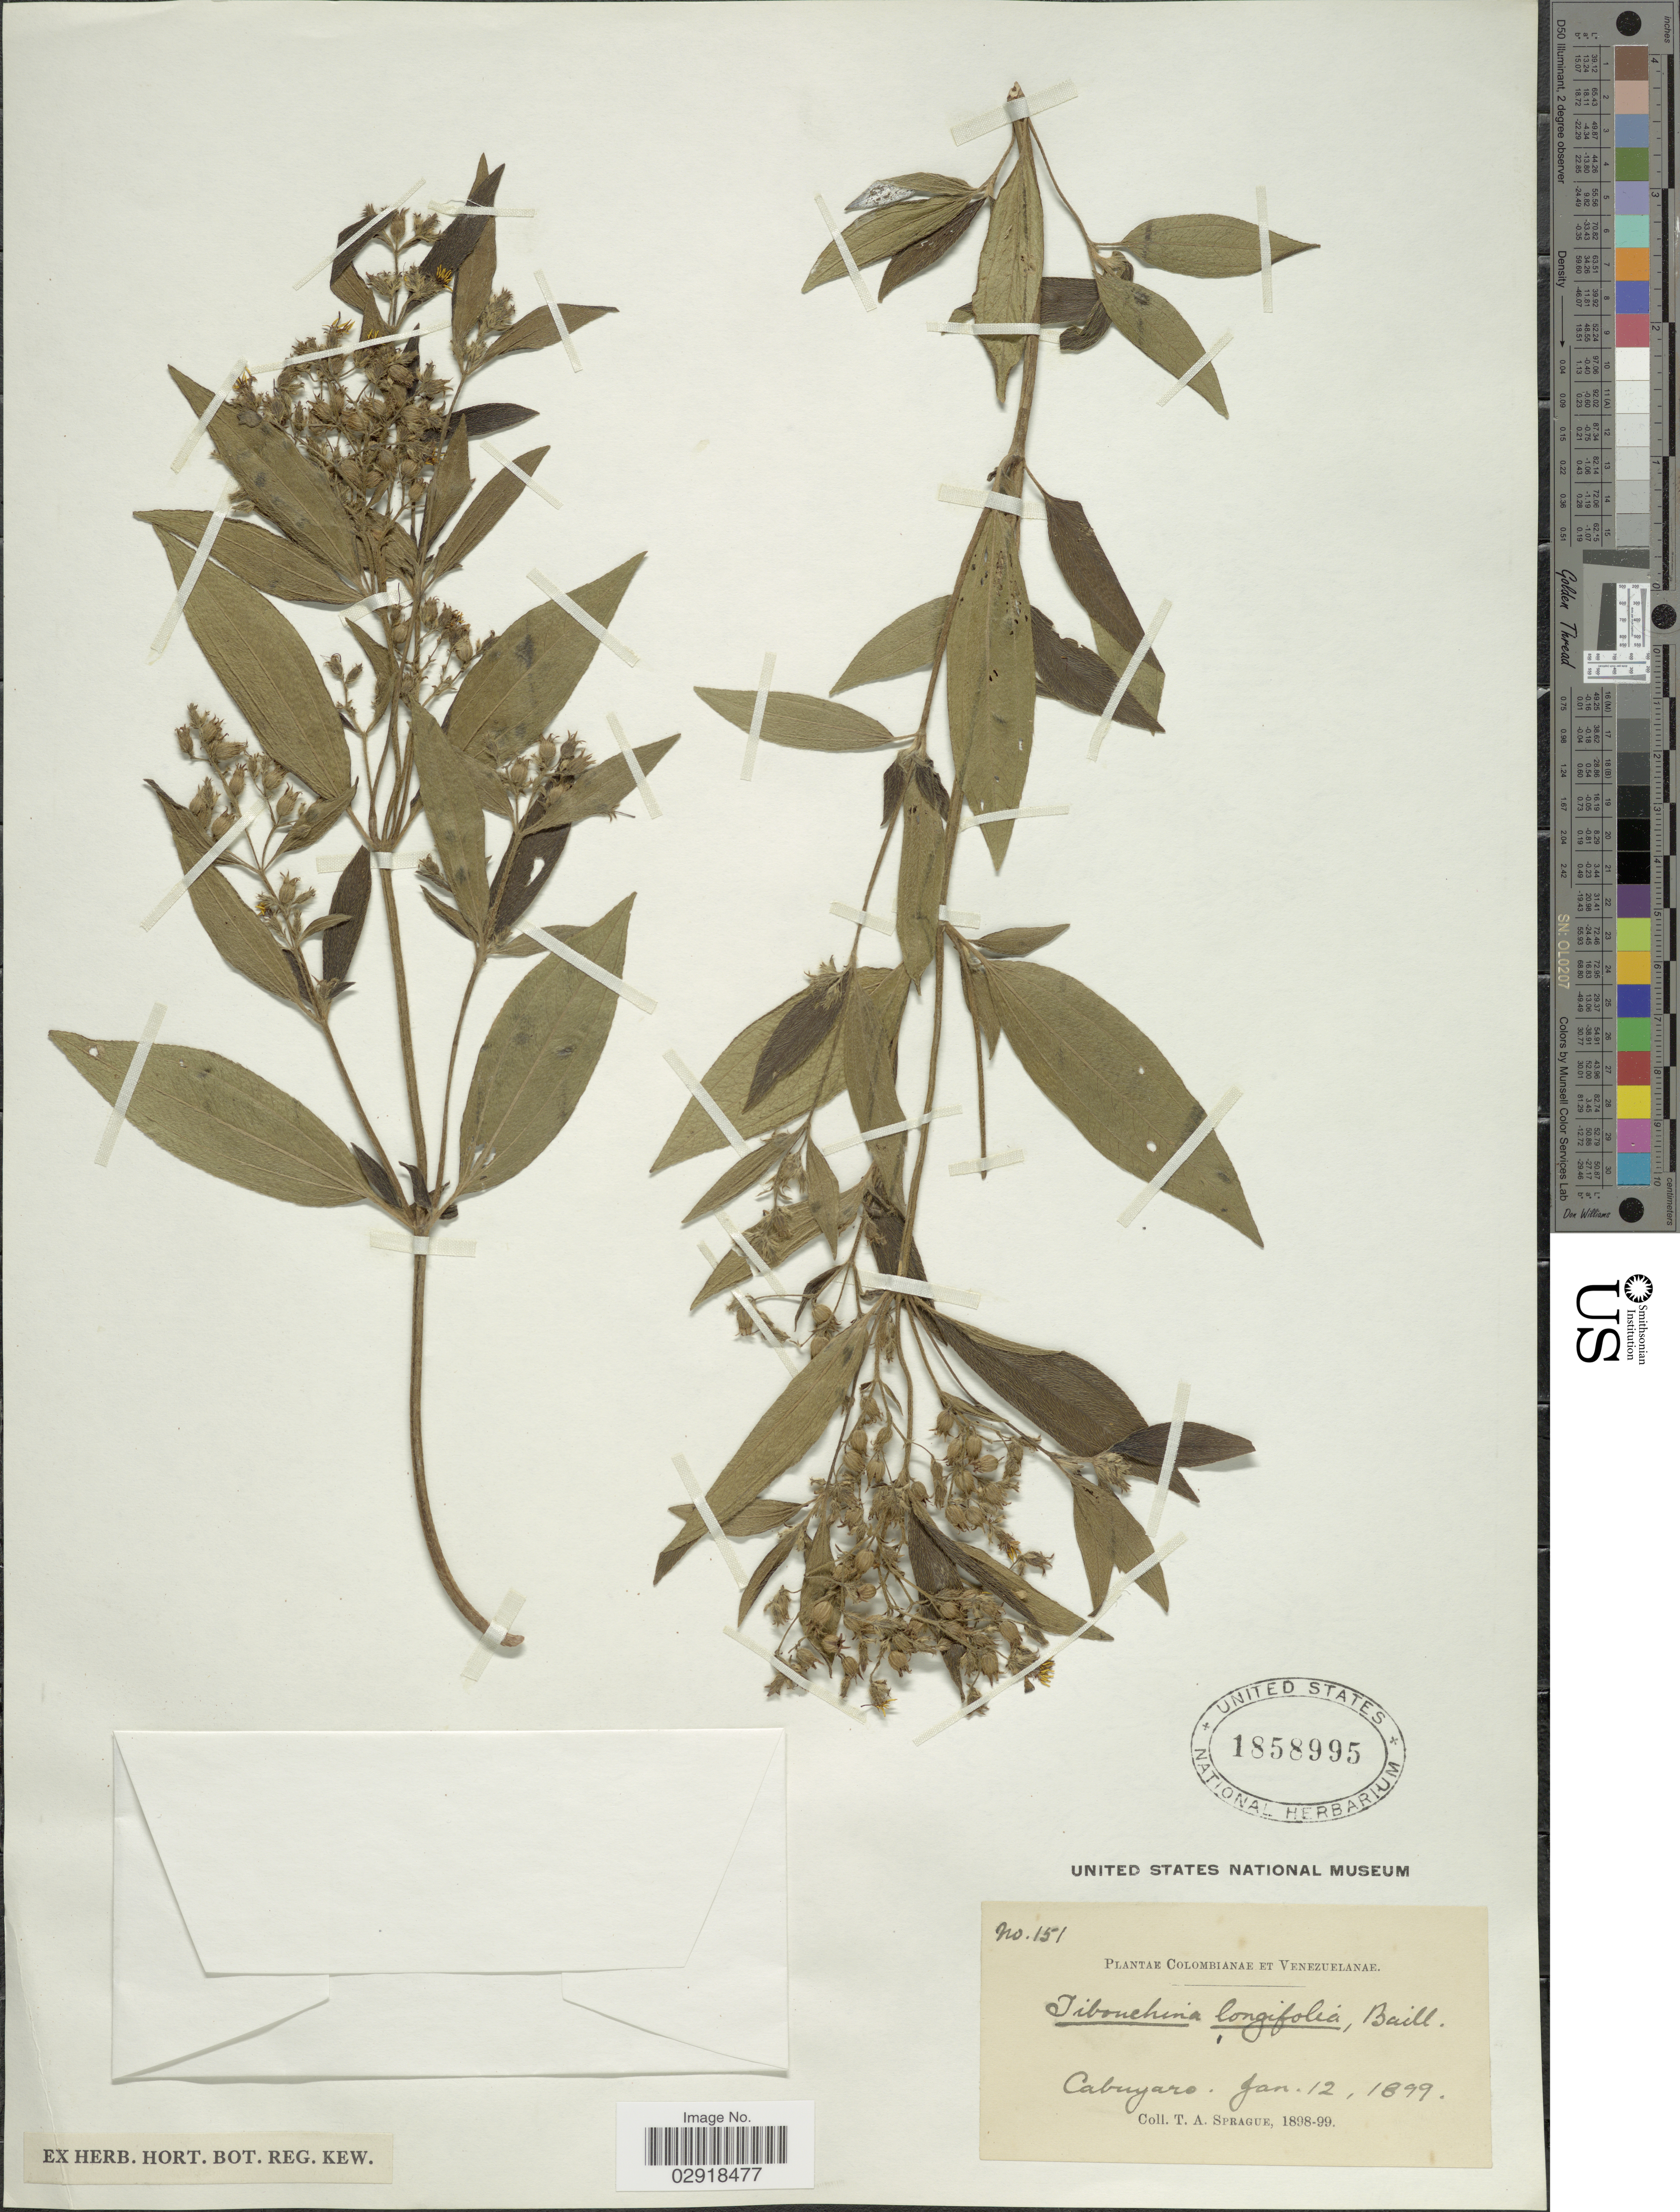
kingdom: Plantae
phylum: Tracheophyta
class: Magnoliopsida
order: Myrtales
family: Melastomataceae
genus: Chaetogastra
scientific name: Chaetogastra longifolia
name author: (Vahl) DC.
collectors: T. A. Sprague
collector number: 151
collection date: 1899-01-12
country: Colombia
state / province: Meta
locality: Cabuyaro.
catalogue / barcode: US 1858995